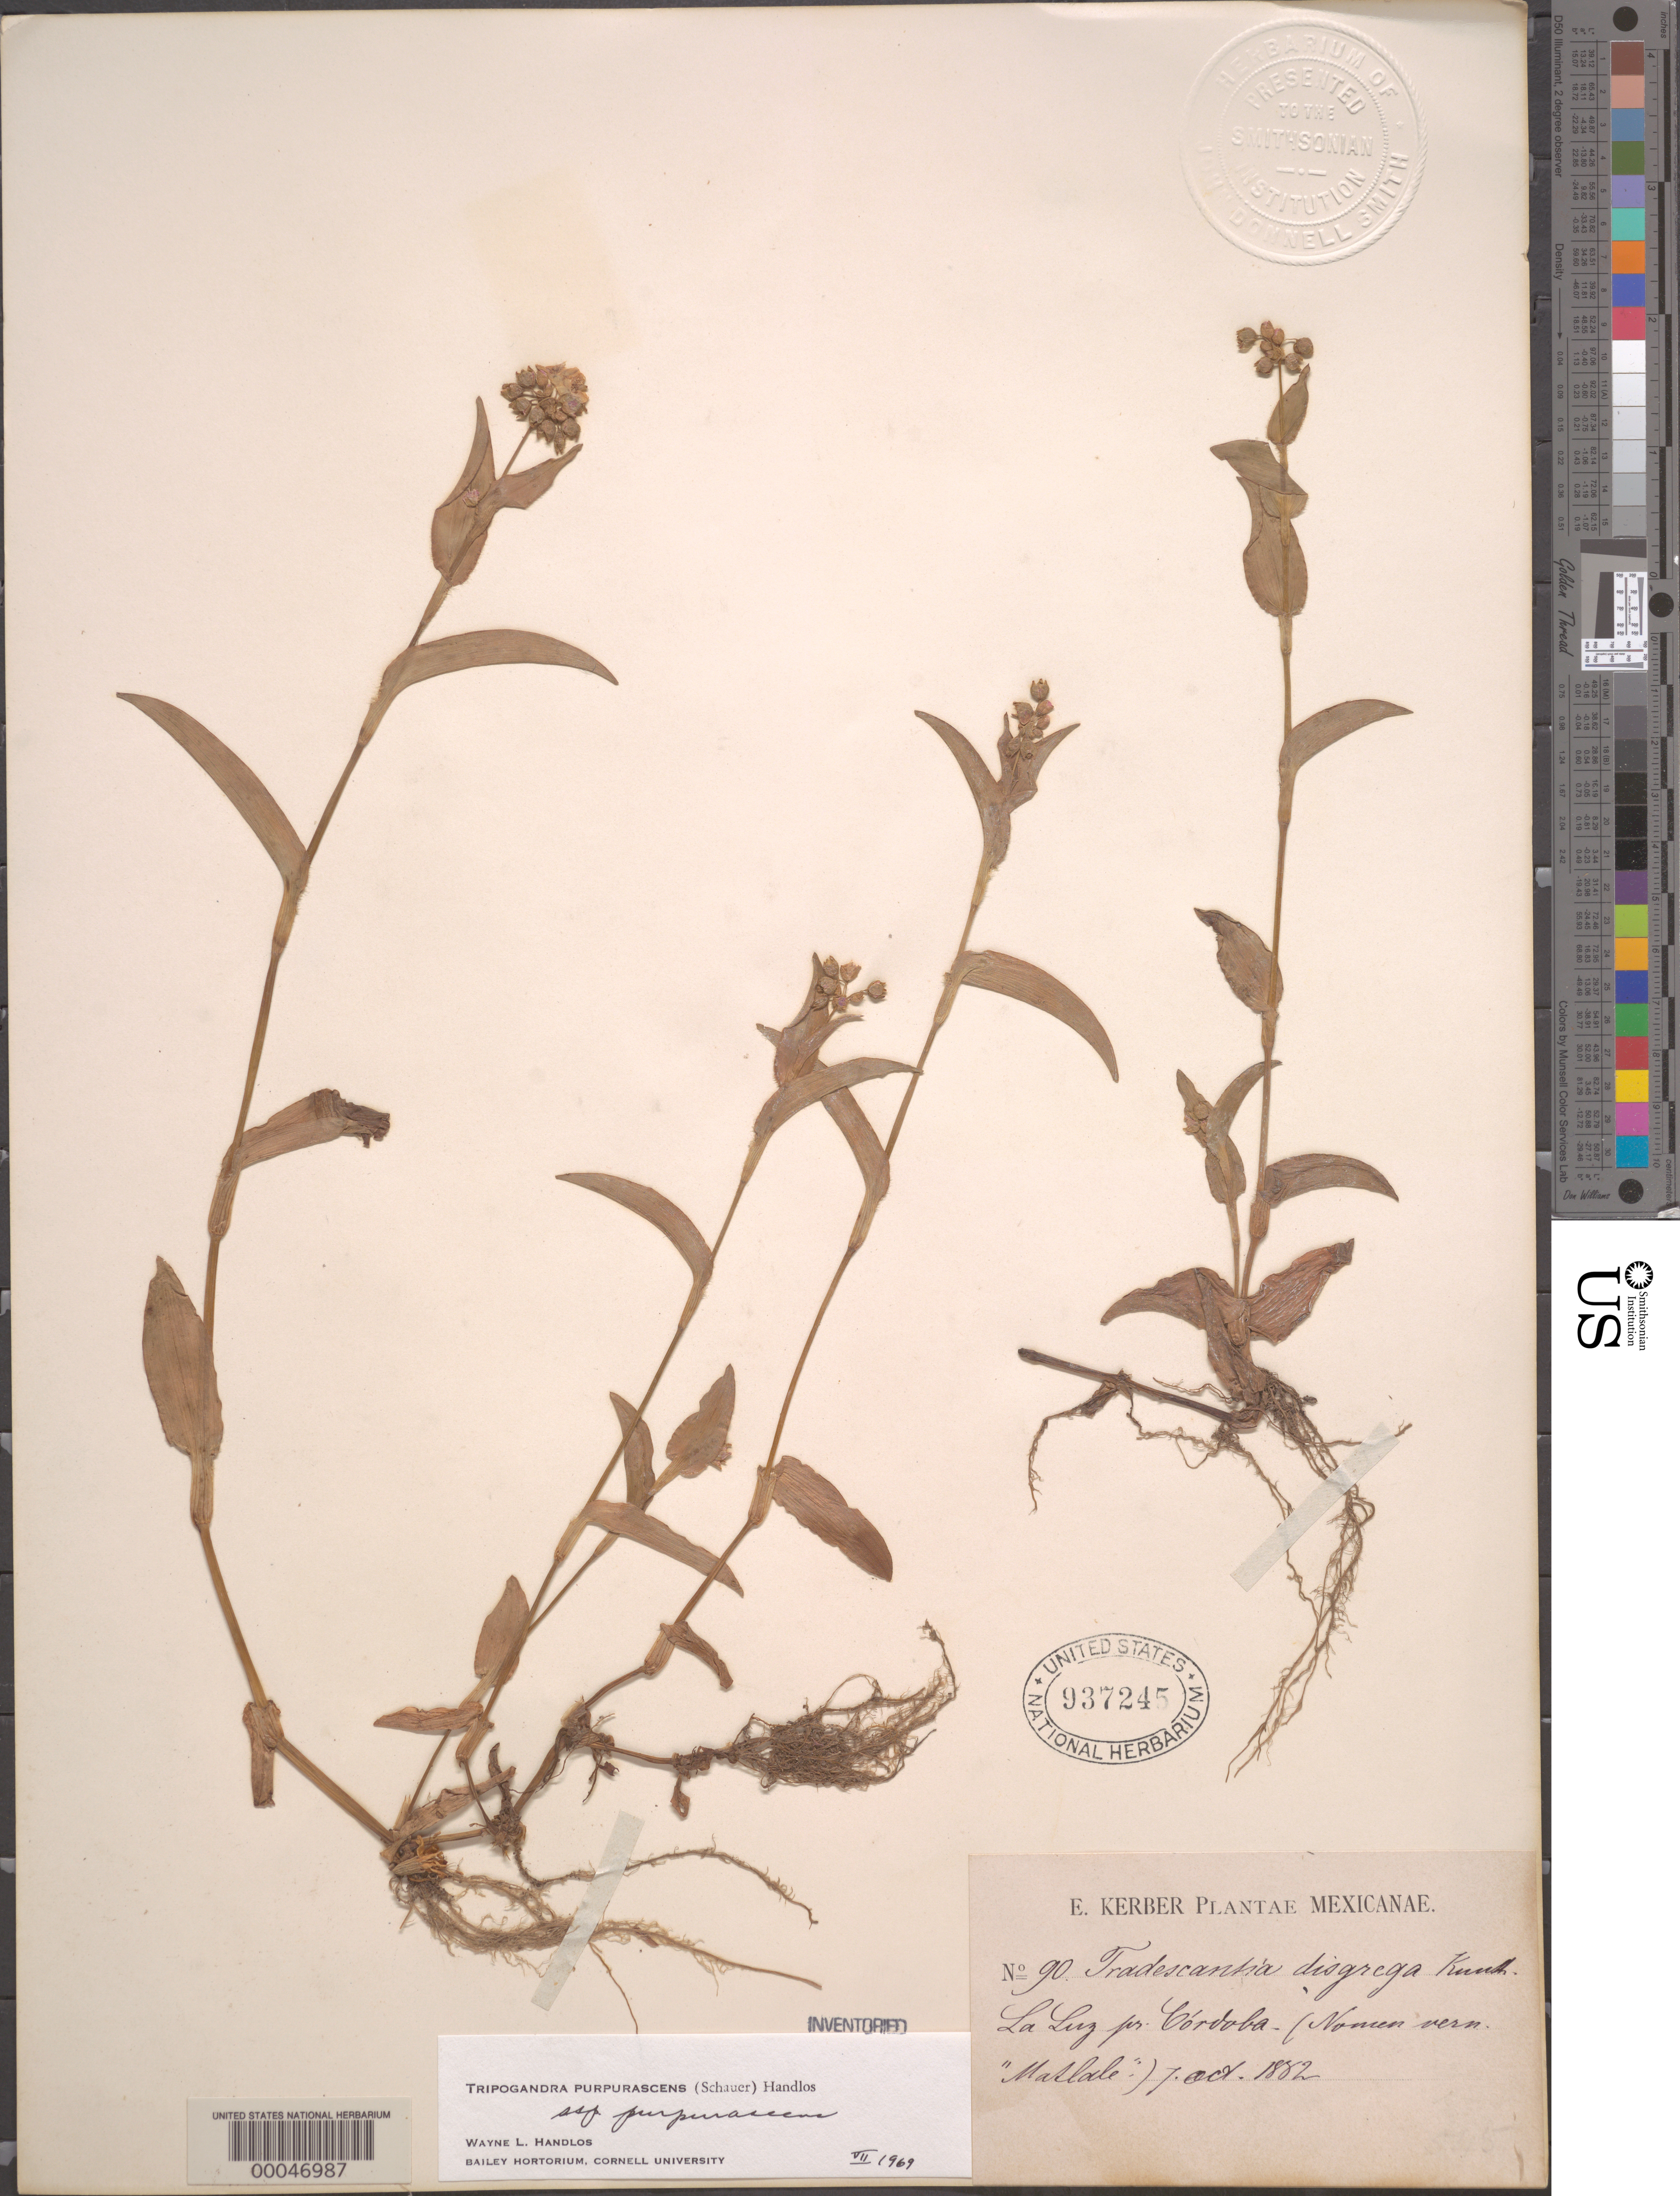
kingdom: Plantae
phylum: Tracheophyta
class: Liliopsida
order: Commelinales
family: Commelinaceae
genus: Tripogandra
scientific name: Tripogandra purpurascens subsp. purpurascens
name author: (S. Schauer) Handlos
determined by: Handlos, W. L.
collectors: E. Kerber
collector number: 90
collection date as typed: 07 Oct 1882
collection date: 1882-10-07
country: Mexico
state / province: Veracruz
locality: Córdoba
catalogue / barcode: US 937245